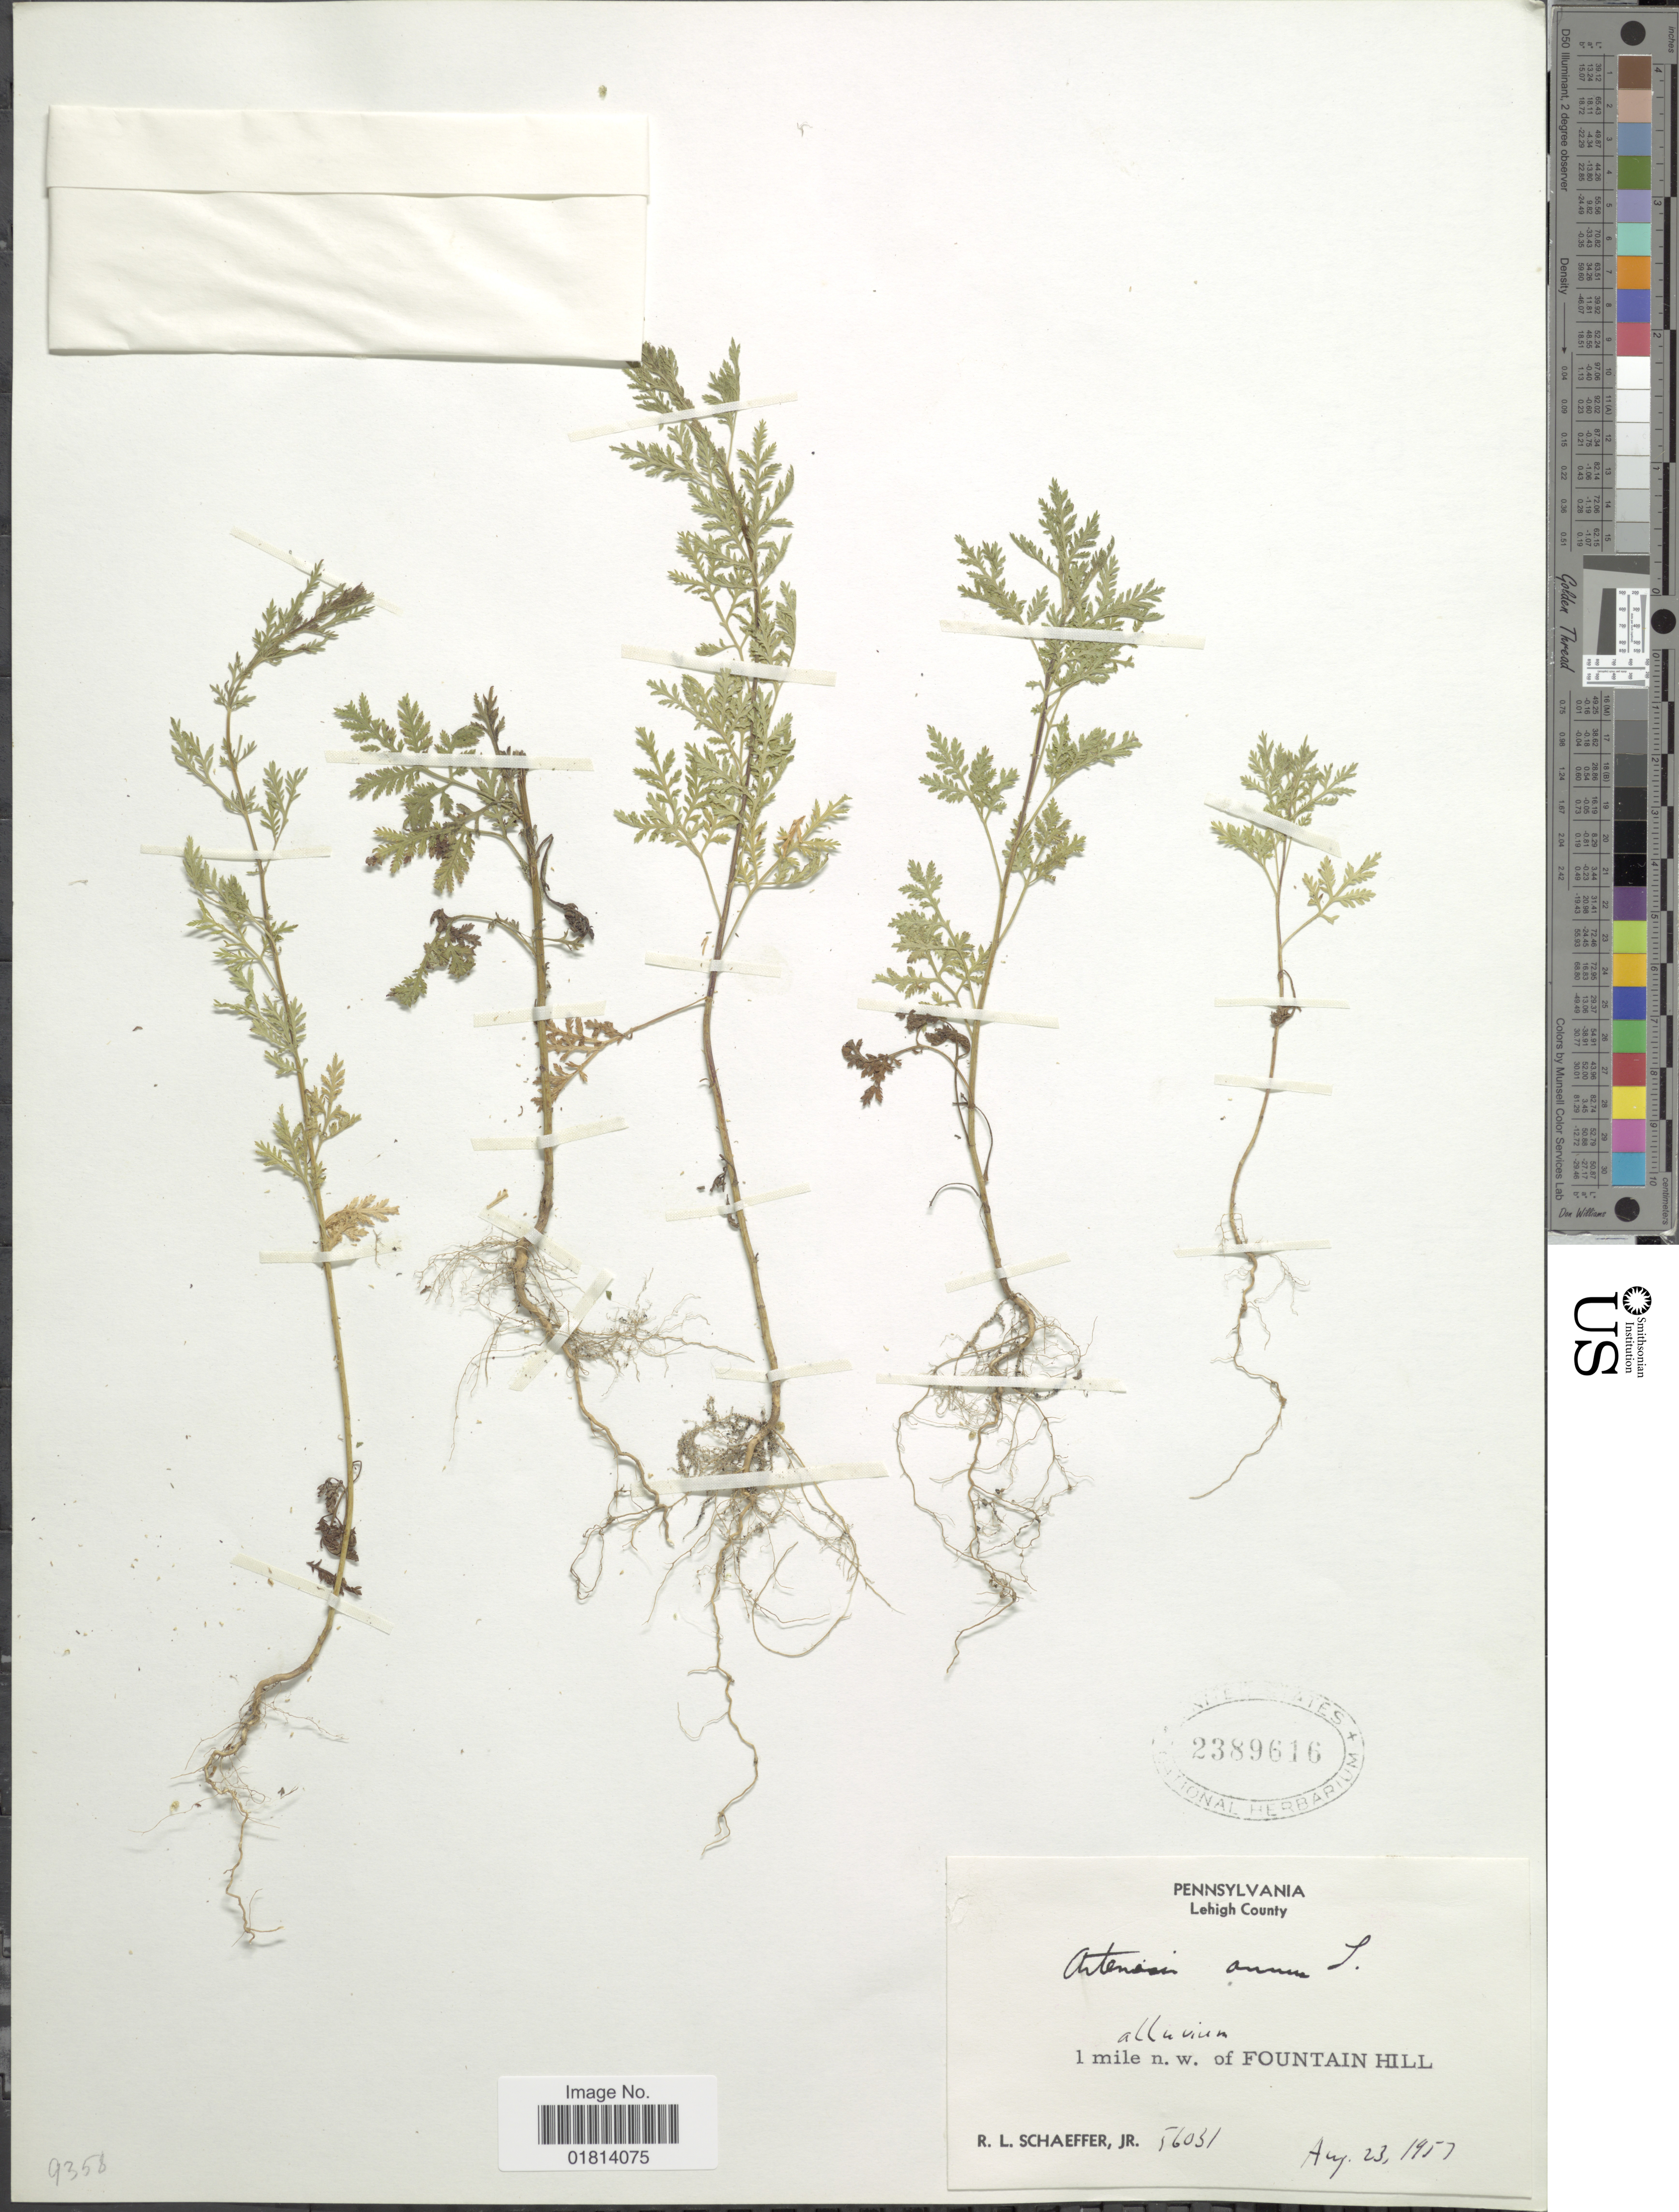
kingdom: Plantae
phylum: Tracheophyta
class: Magnoliopsida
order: Asterales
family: Asteraceae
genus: Artemisia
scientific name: Artemisia annua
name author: L.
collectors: R. L. Schaeffer Jr.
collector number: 56031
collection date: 1957-08-23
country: United States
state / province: Pennsylvania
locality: Lehigh County. 1 mile n.w. of Fountain Hill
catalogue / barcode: US 2389616